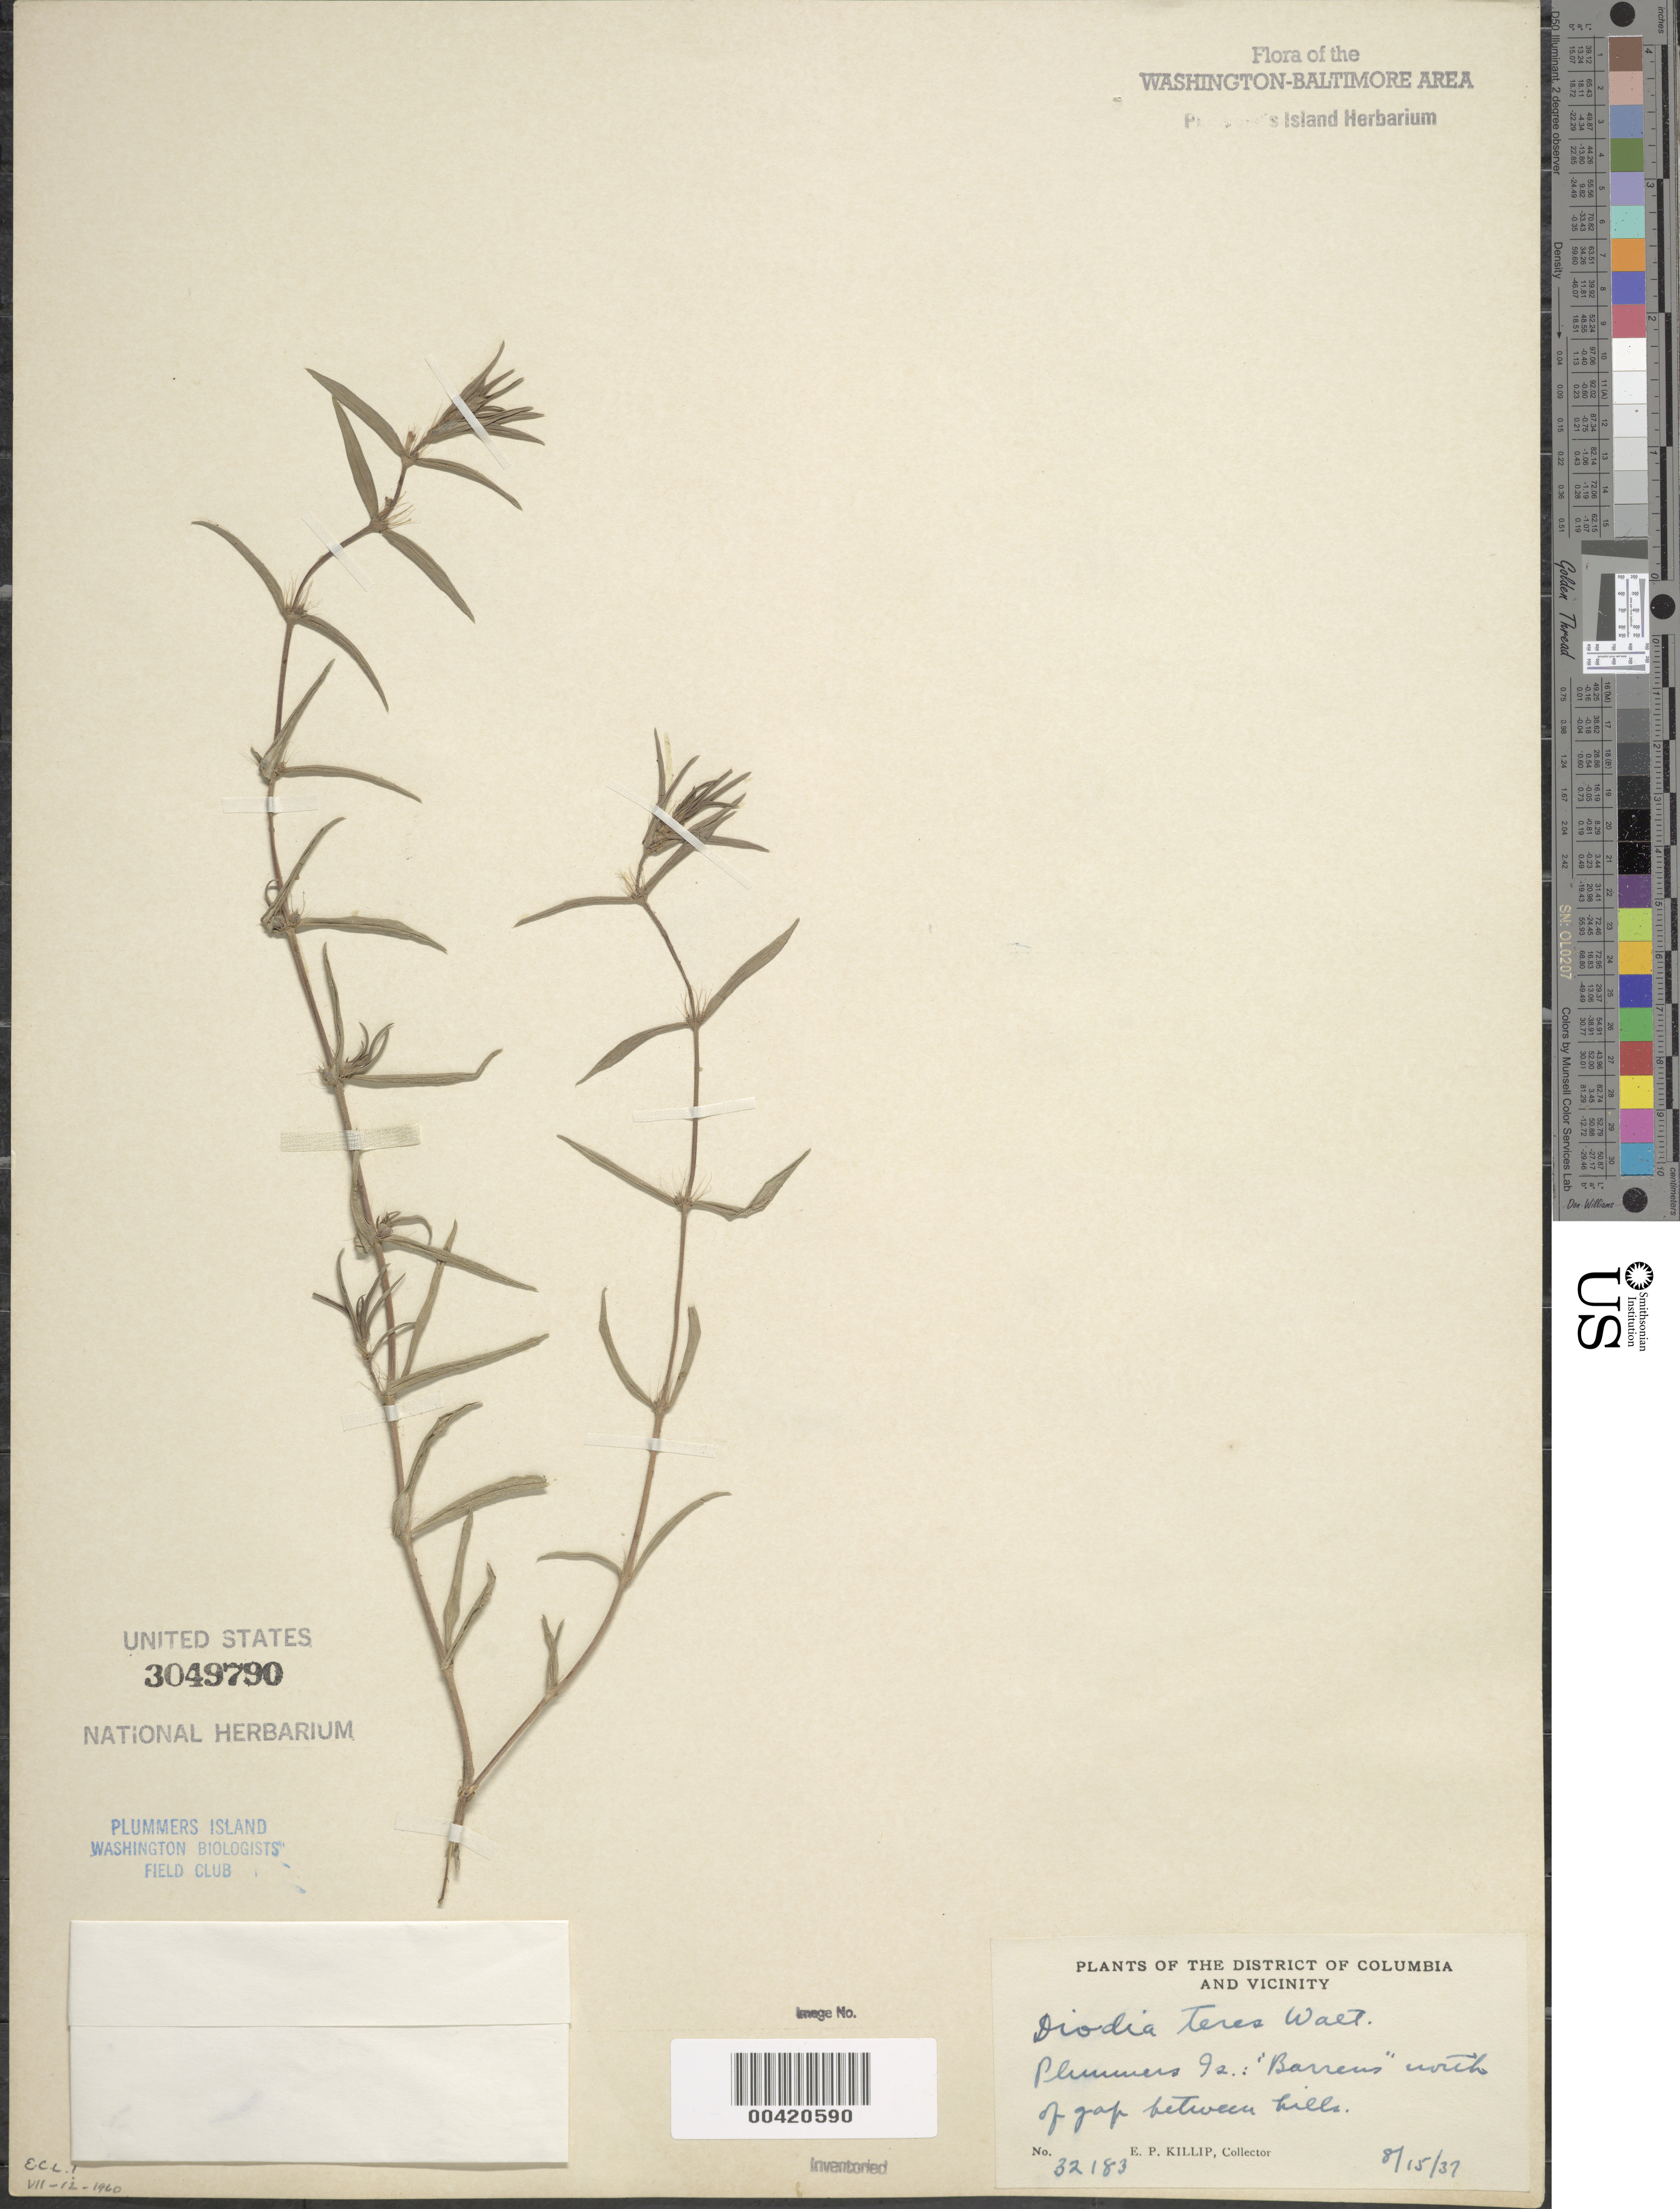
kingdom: Plantae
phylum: Tracheophyta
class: Magnoliopsida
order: Gentianales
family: Rubiaceae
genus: Diodia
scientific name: Diodia teres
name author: Walter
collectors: E. P. Killip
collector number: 32183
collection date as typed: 15 Aug 1937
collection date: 1937-08-15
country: United States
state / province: Maryland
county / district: Montgomery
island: Plummers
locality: Plummer's Island; "barrens" north of Gap between Hills C. & O. Canal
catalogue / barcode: US 3049790